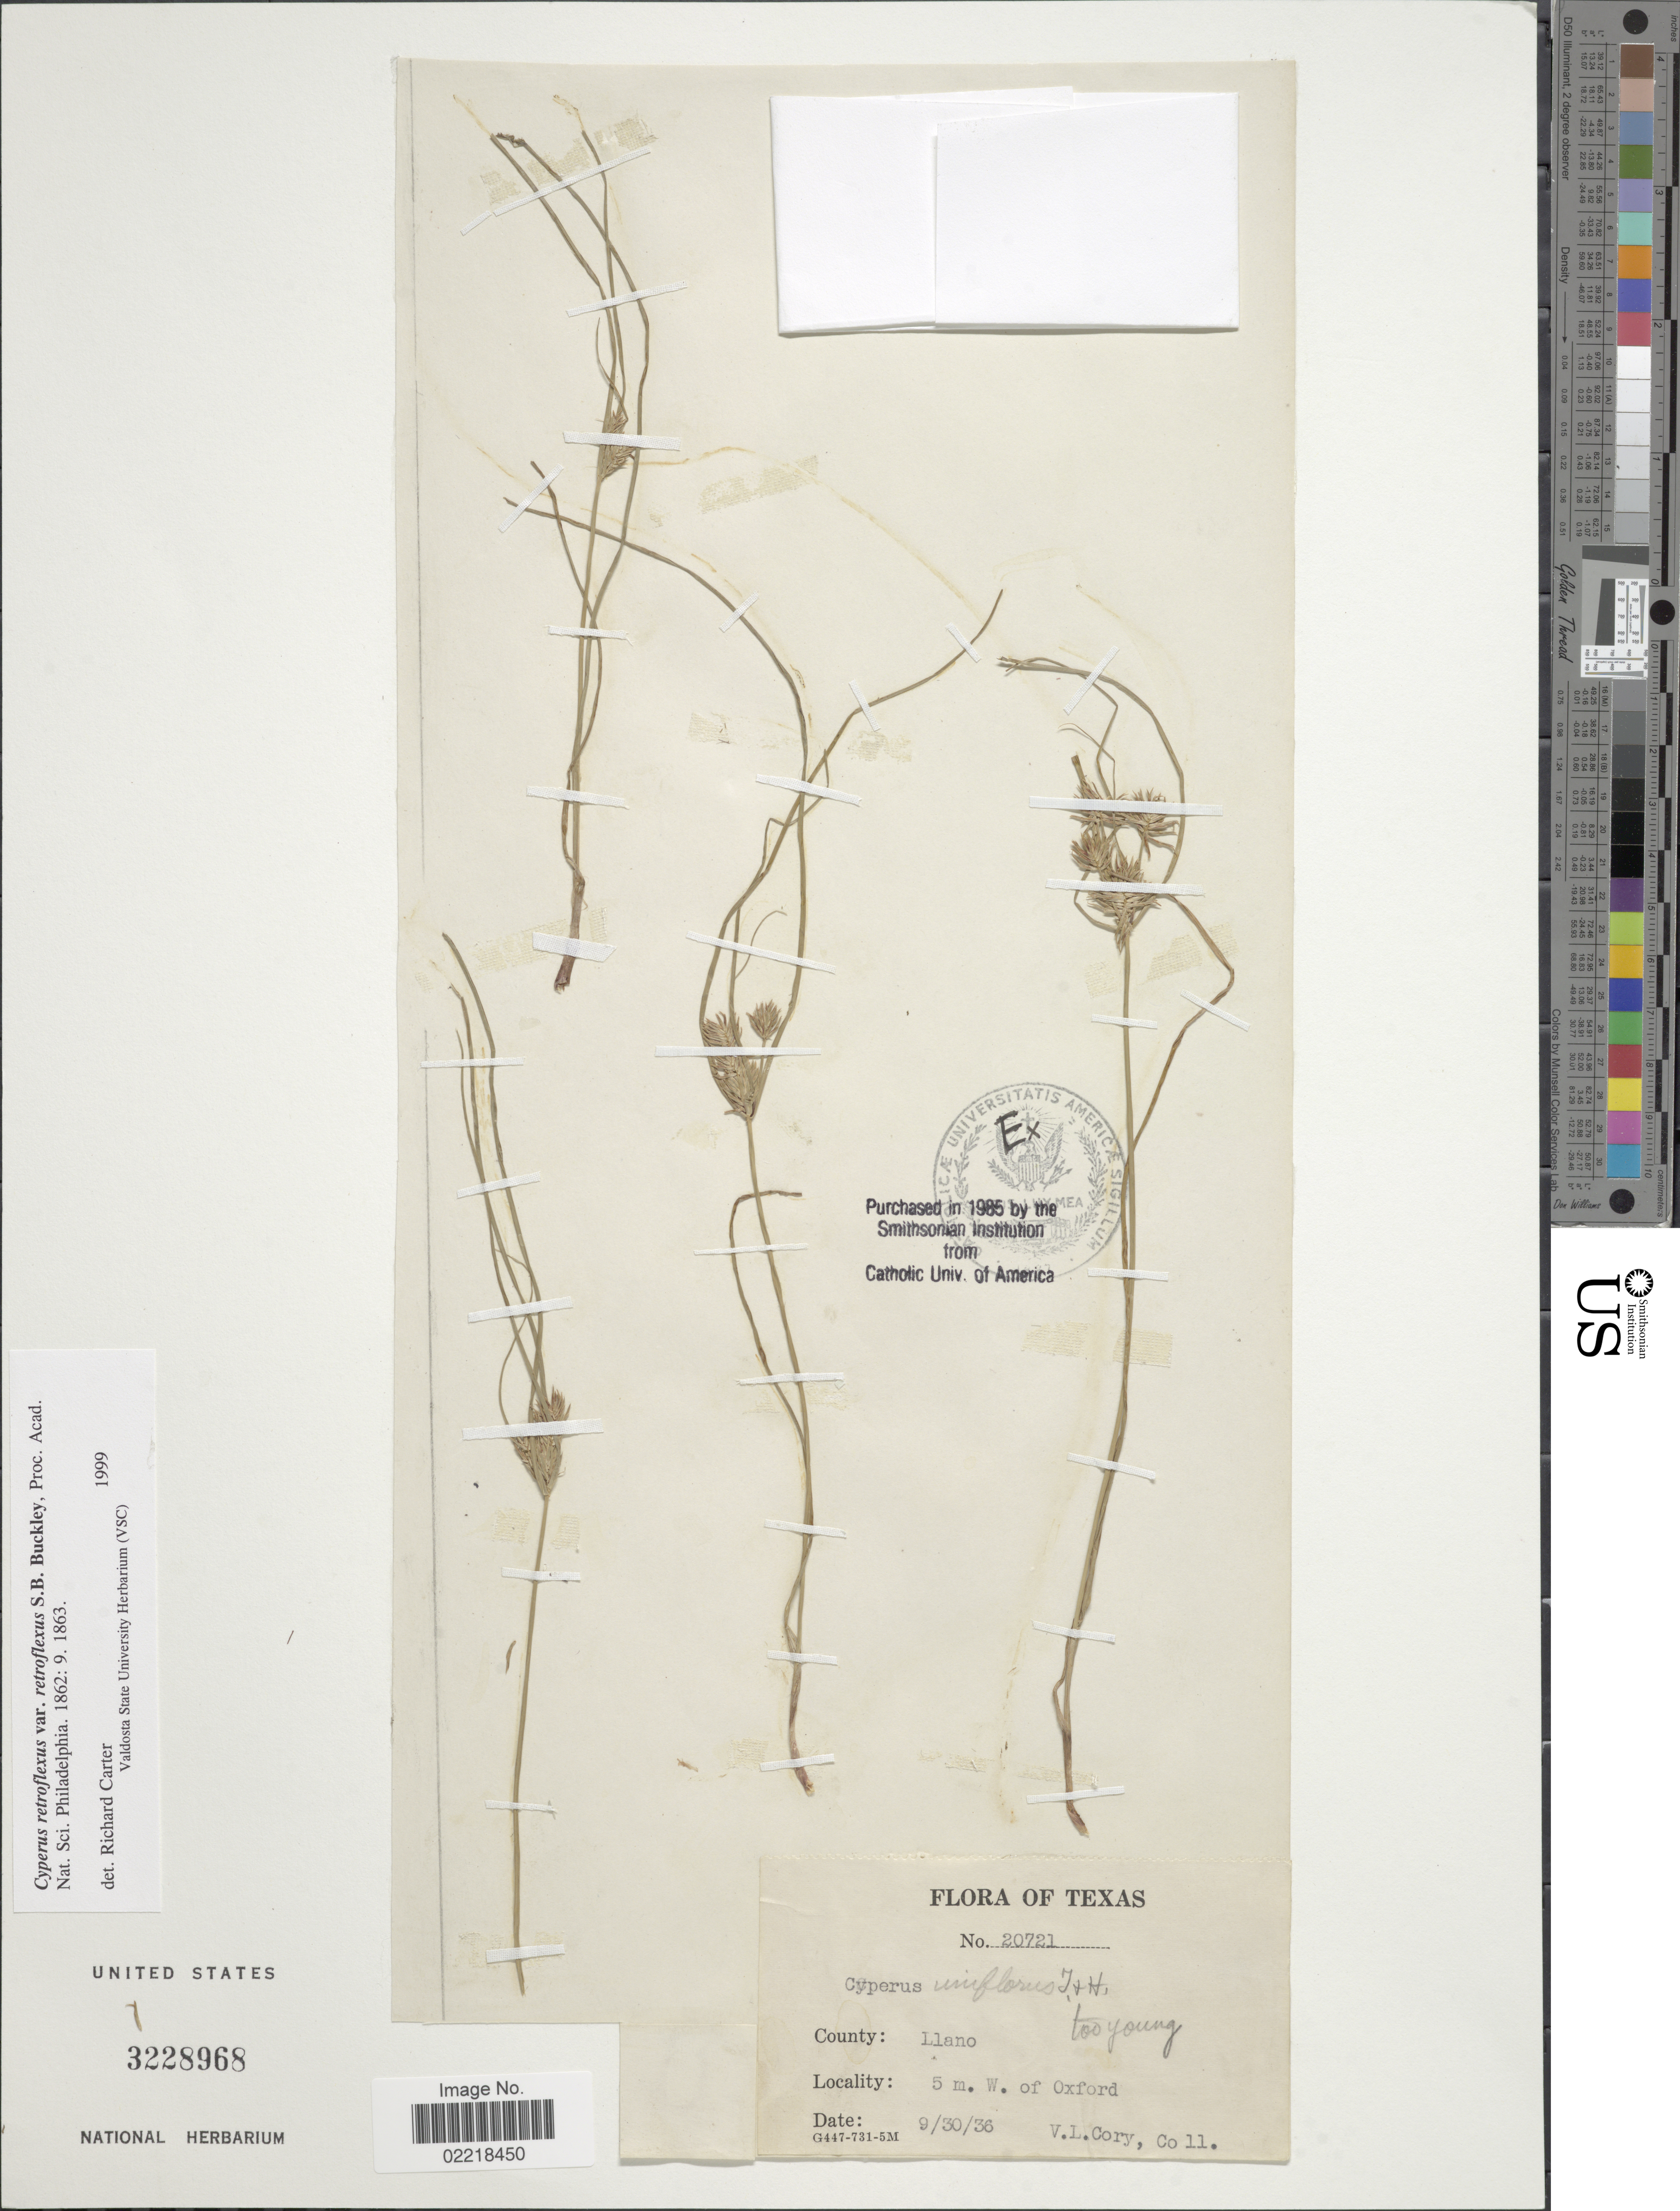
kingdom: Plantae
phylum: Tracheophyta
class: Liliopsida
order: Poales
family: Cyperaceae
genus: Cyperus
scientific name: Cyperus retroflexus var. retroflexus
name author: Buckley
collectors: V. Cory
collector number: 20721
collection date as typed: Transcribed d/m/y: 30/9/36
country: United States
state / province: Texas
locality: County: llano, 5 mi. W. of Oxford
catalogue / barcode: US 3228968